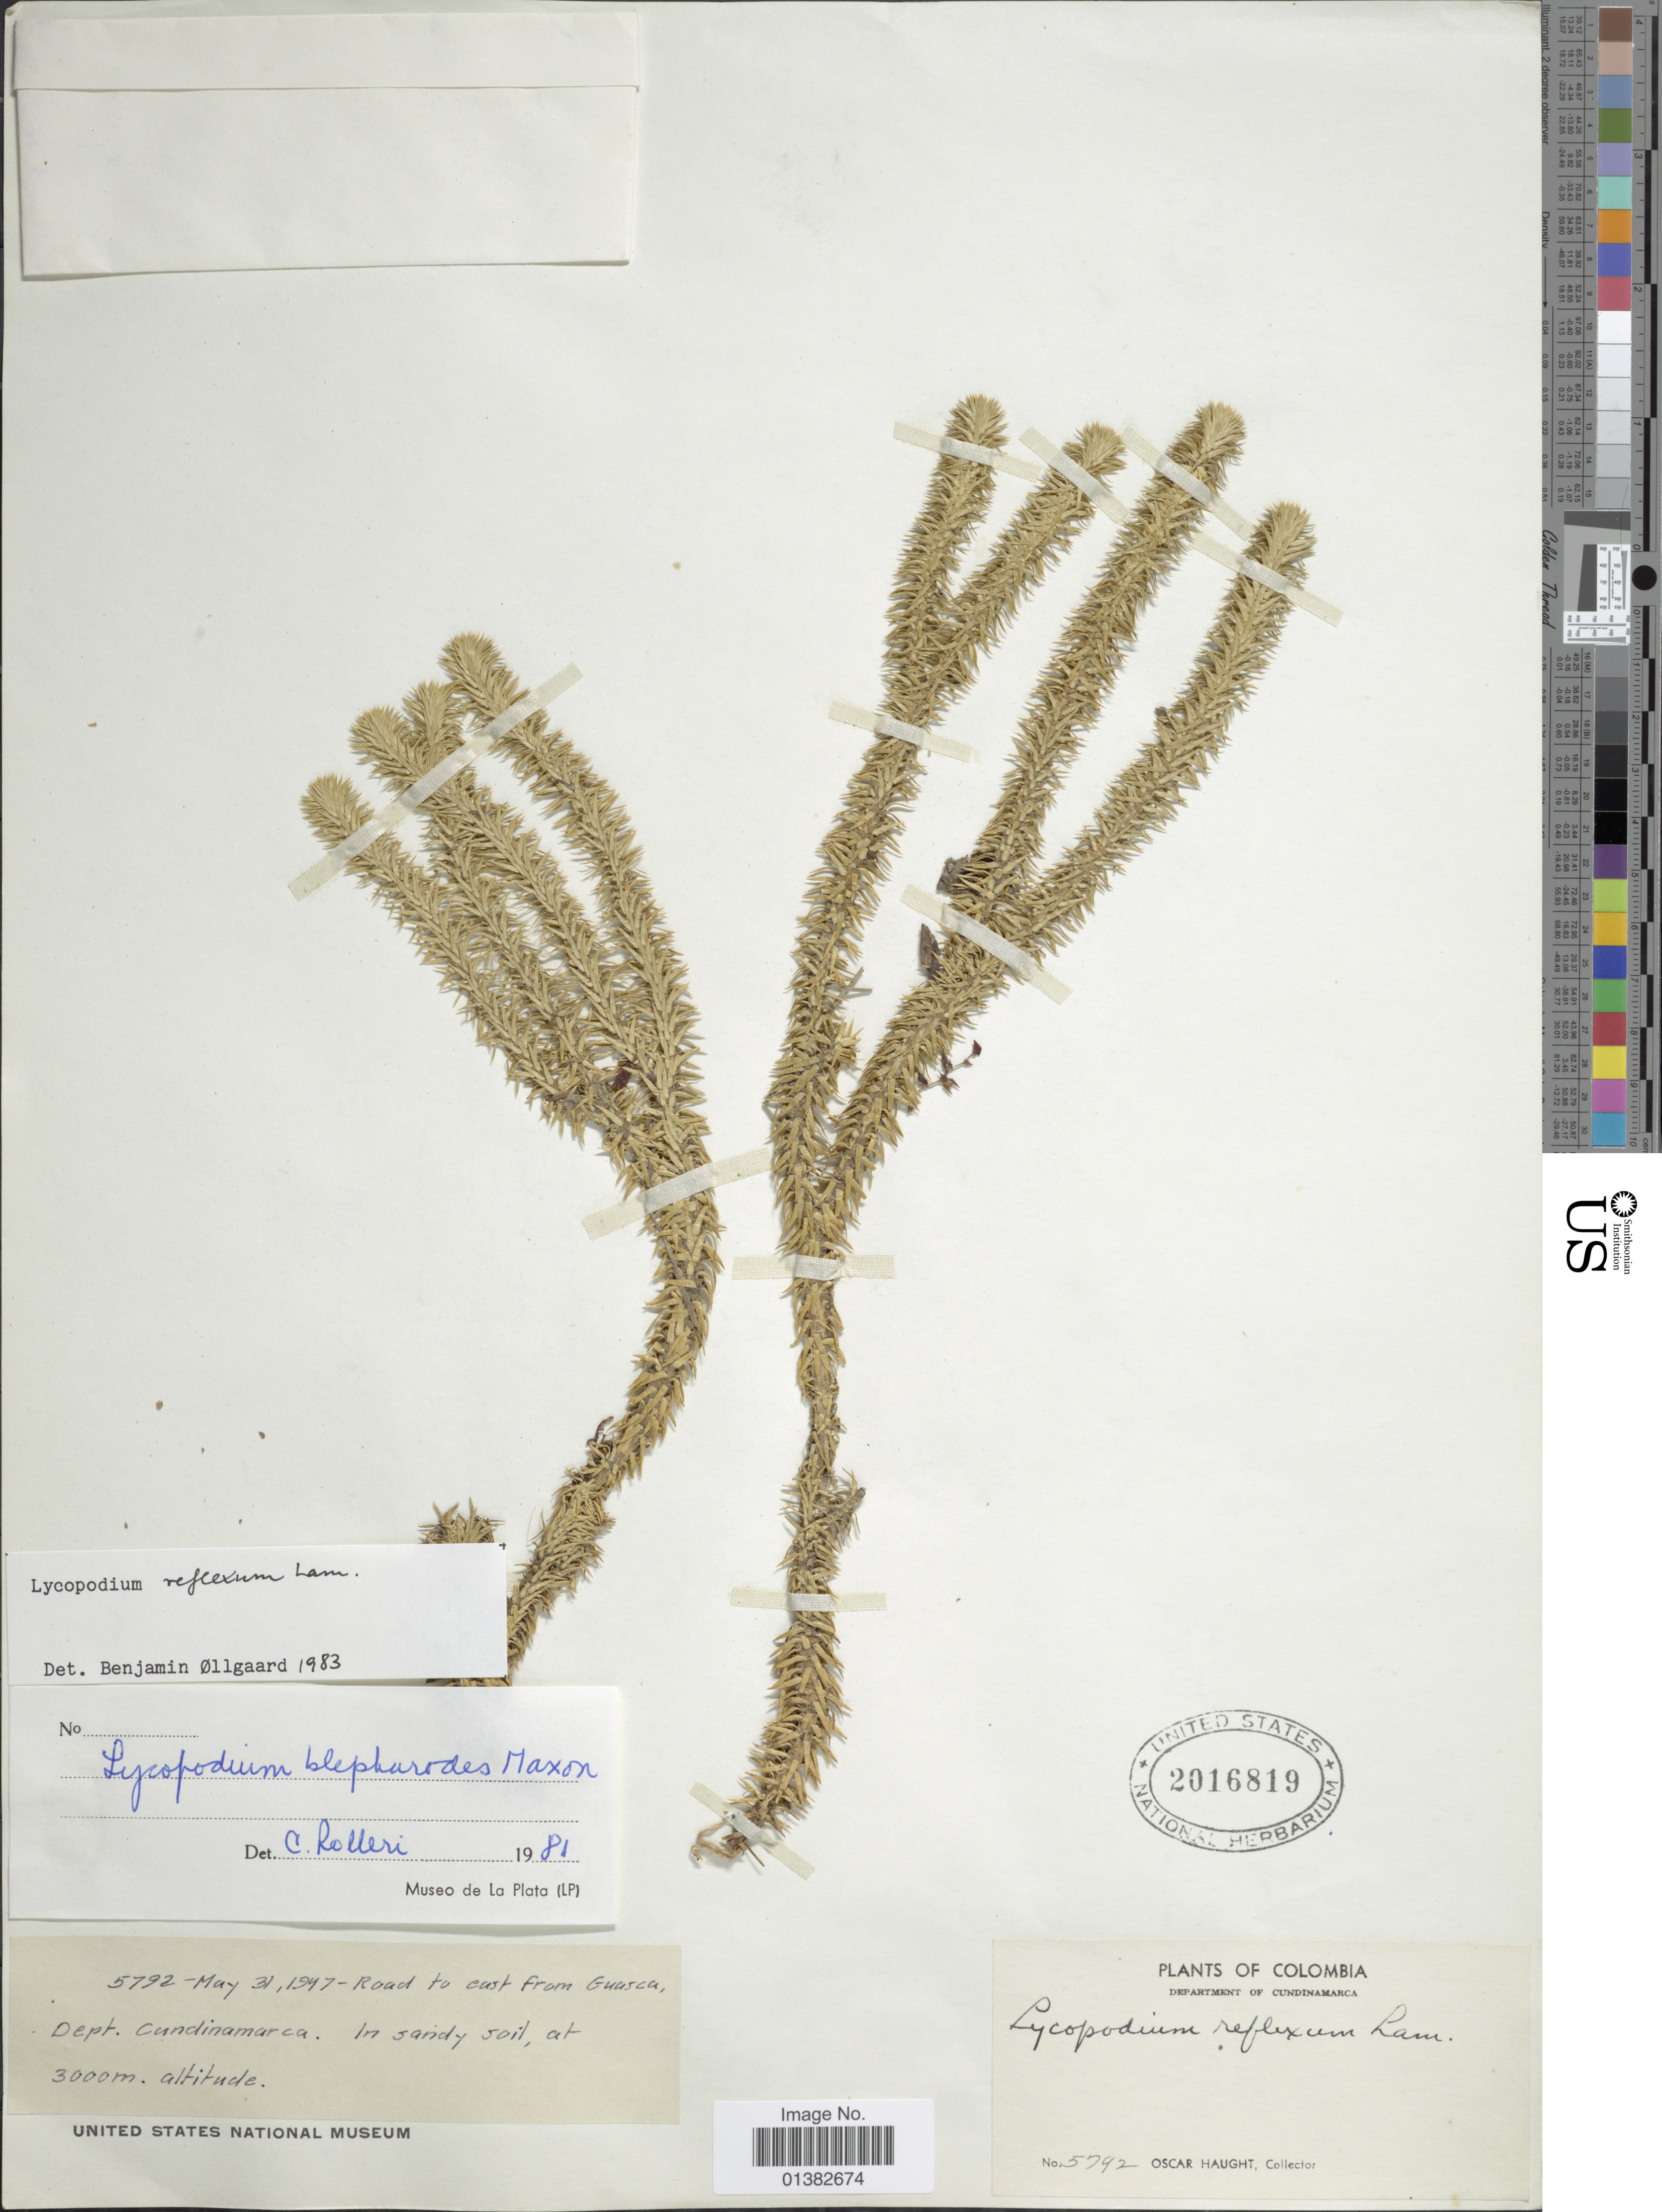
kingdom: Plantae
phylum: Tracheophyta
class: Lycopodiopsida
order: Lycopodiales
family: Lycopodiaceae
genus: Phlegmariurus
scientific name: Phlegmariurus reflexus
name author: (Lam.) B. Øllg.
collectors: O. L. Haught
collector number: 5792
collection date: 1947-05-31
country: Colombia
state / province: Cundinamarca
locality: Road to east from Guasca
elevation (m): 3000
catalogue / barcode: US 2016819